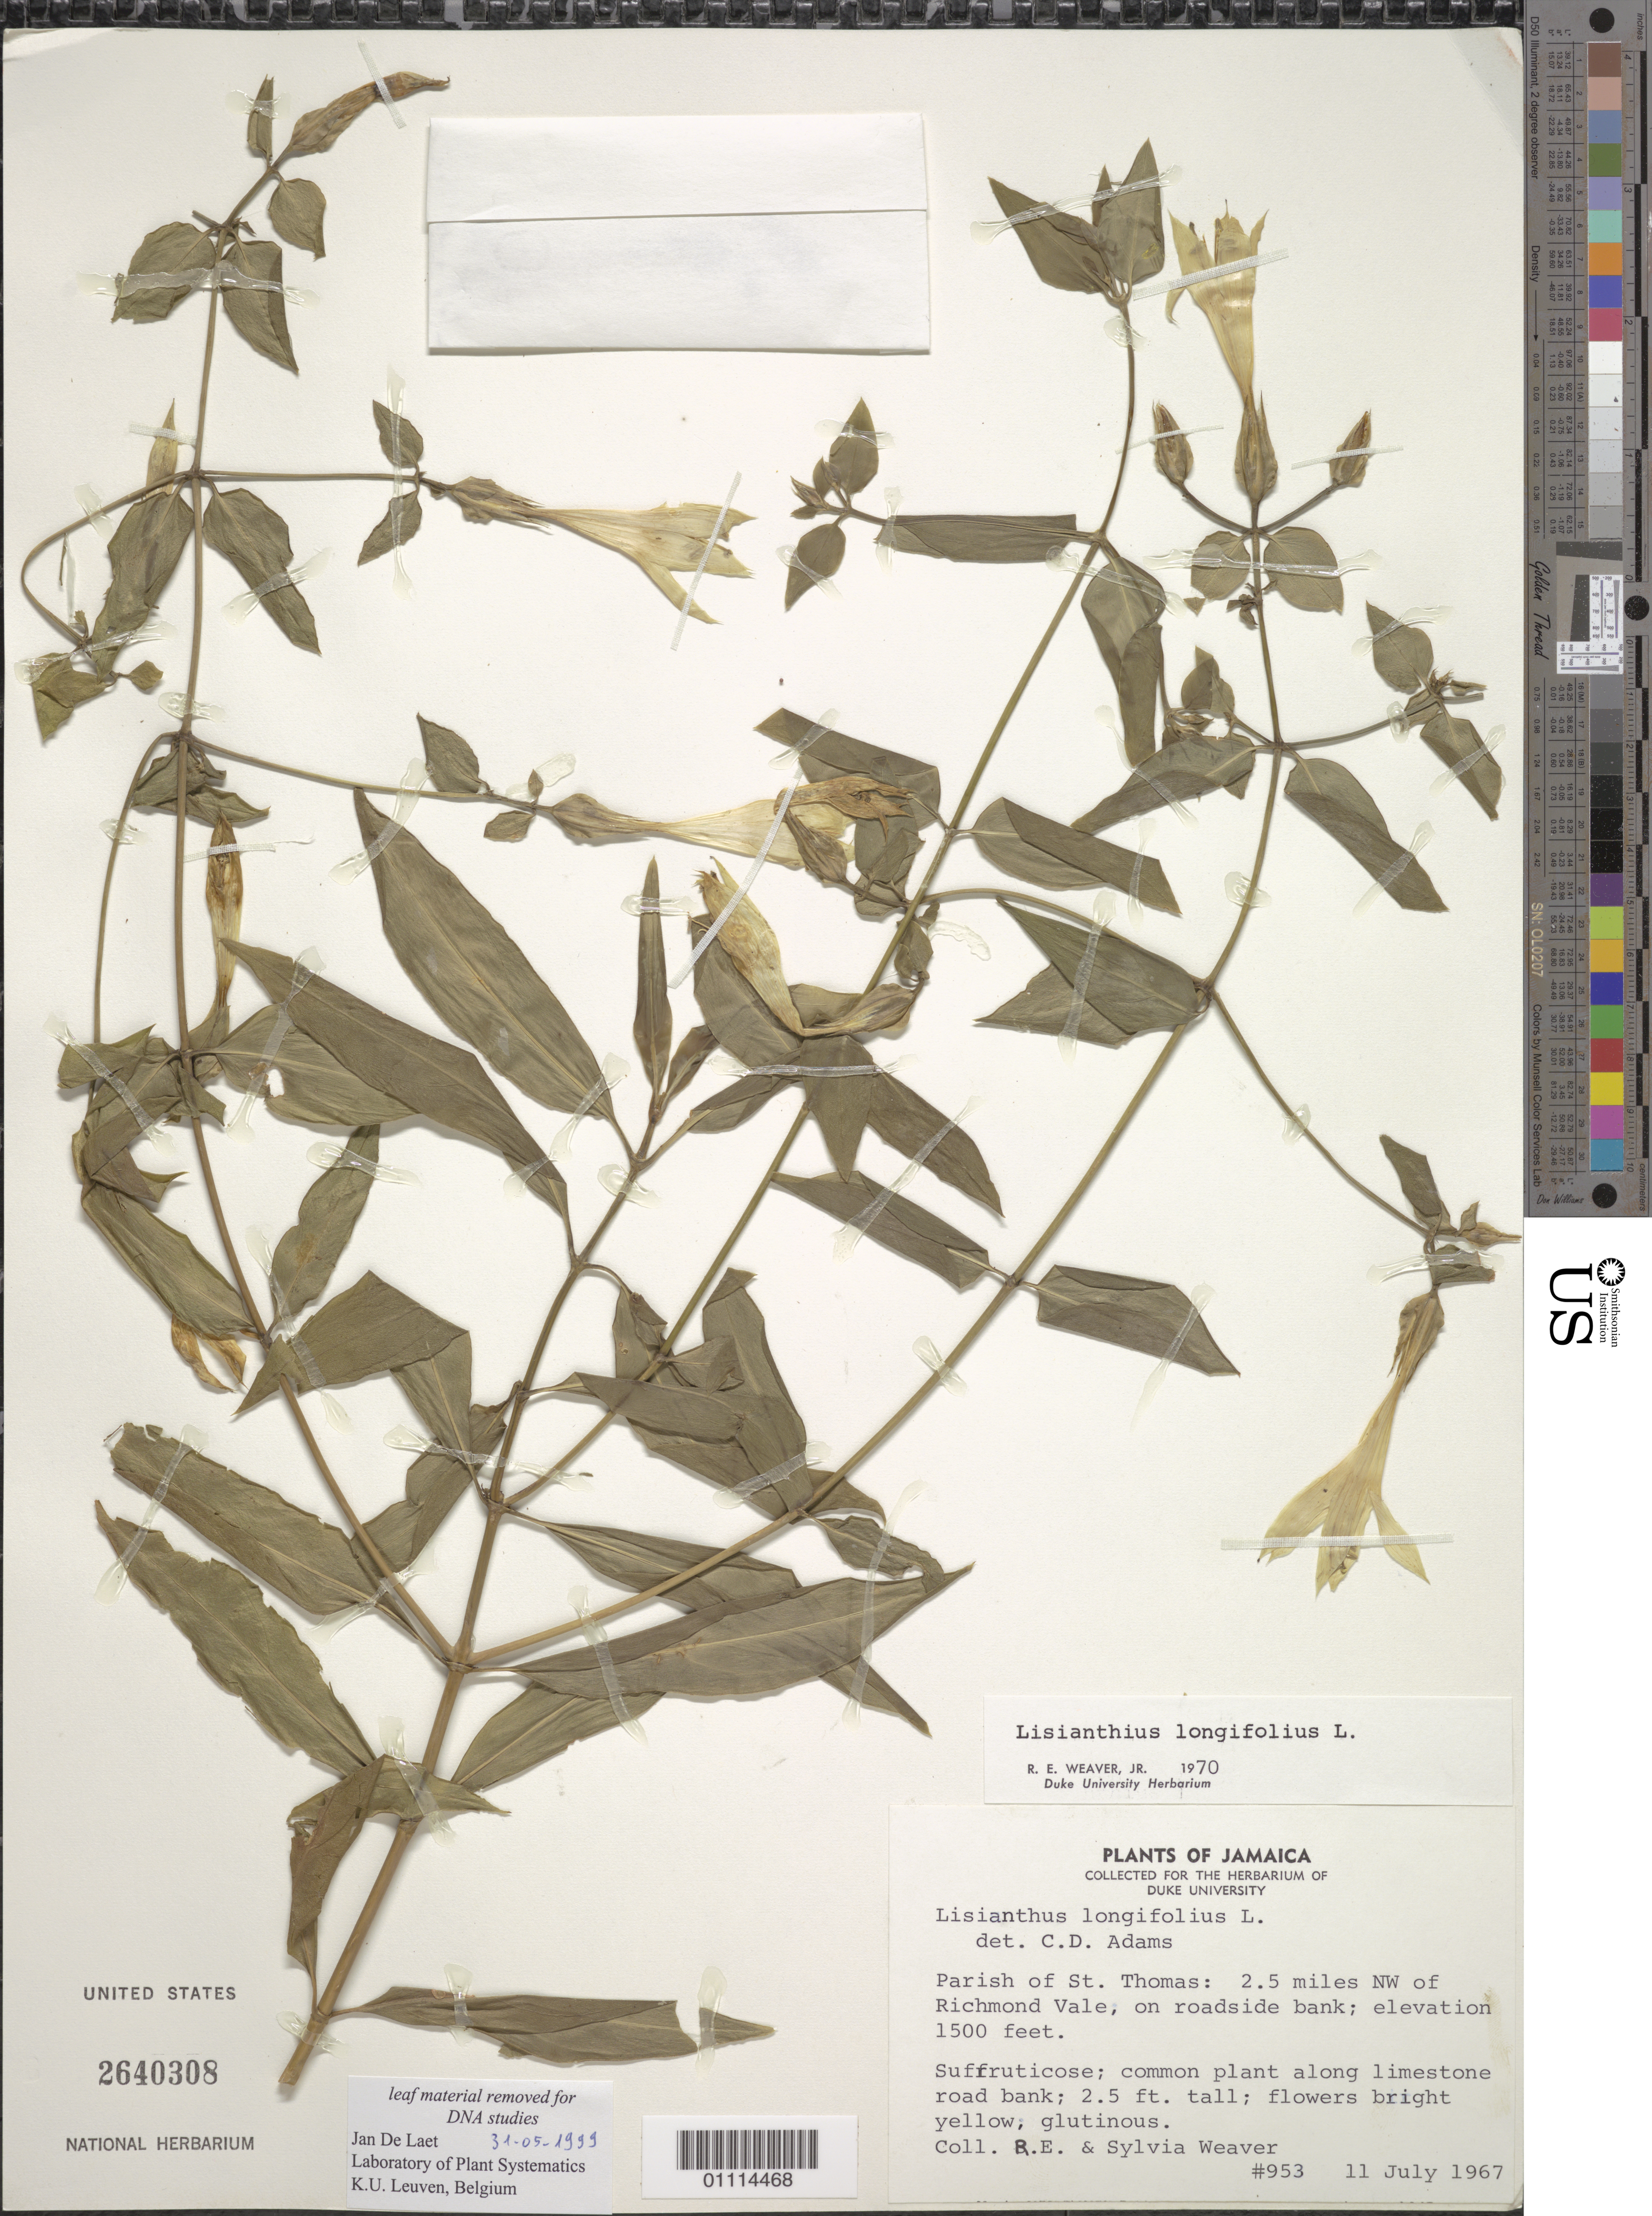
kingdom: Plantae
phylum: Tracheophyta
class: Magnoliopsida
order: Gentianales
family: Gentianaceae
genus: Lisianthius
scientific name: Lisianthius longifolius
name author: L.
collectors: R. Weaver Jr. & S. Weaver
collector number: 953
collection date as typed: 11 Jul 1967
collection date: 1967-07-11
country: Jamaica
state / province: Saint Thomas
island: Jamaica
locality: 2.5 miles NW of Richmond Vale; on roadside bank; common plant among limestone road bank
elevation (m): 457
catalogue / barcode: US 2640308